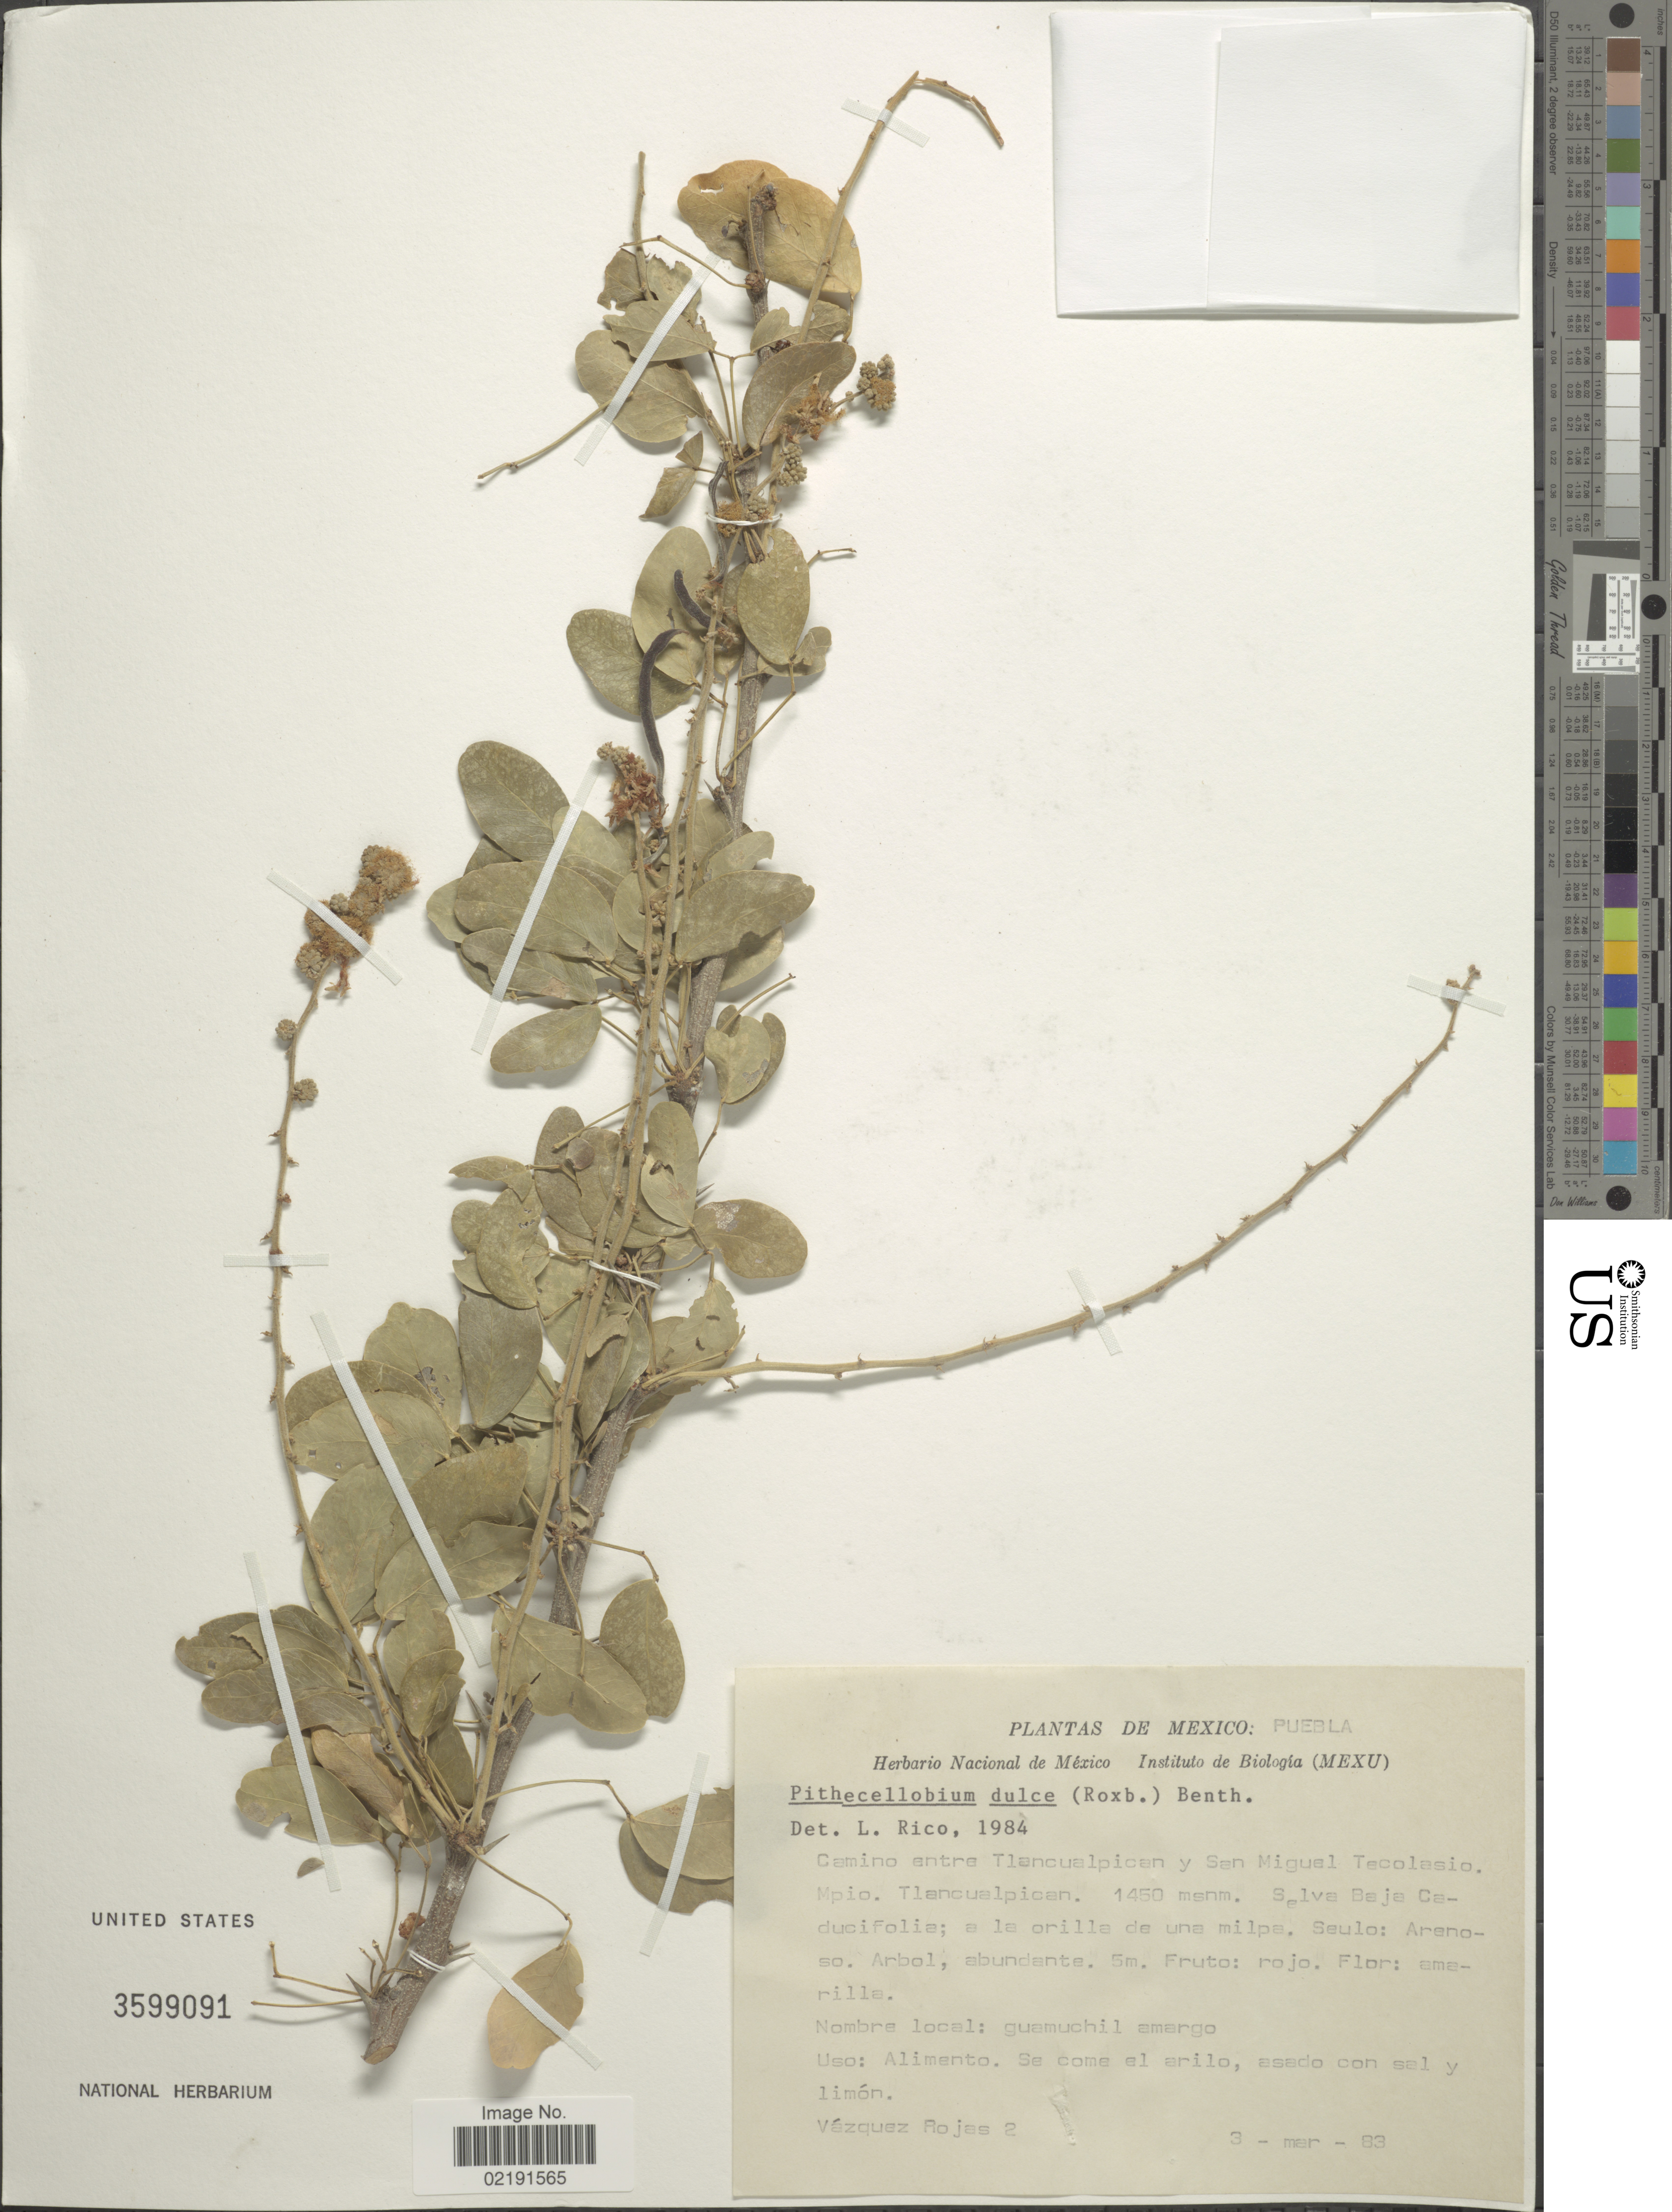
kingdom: Plantae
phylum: Tracheophyta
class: Magnoliopsida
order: Fabales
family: Fabaceae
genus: Pithecellobium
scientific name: Pithecellobium dulce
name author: (Roxb.) Benth.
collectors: V. Rojas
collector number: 2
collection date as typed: Transcribed d/m/y: 3/3/83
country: Mexico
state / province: Puebla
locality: Camino entre Tlancualpican y San Miguel Tecolasio. Mpio. Tlancualpican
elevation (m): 1450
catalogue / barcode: US 3599091